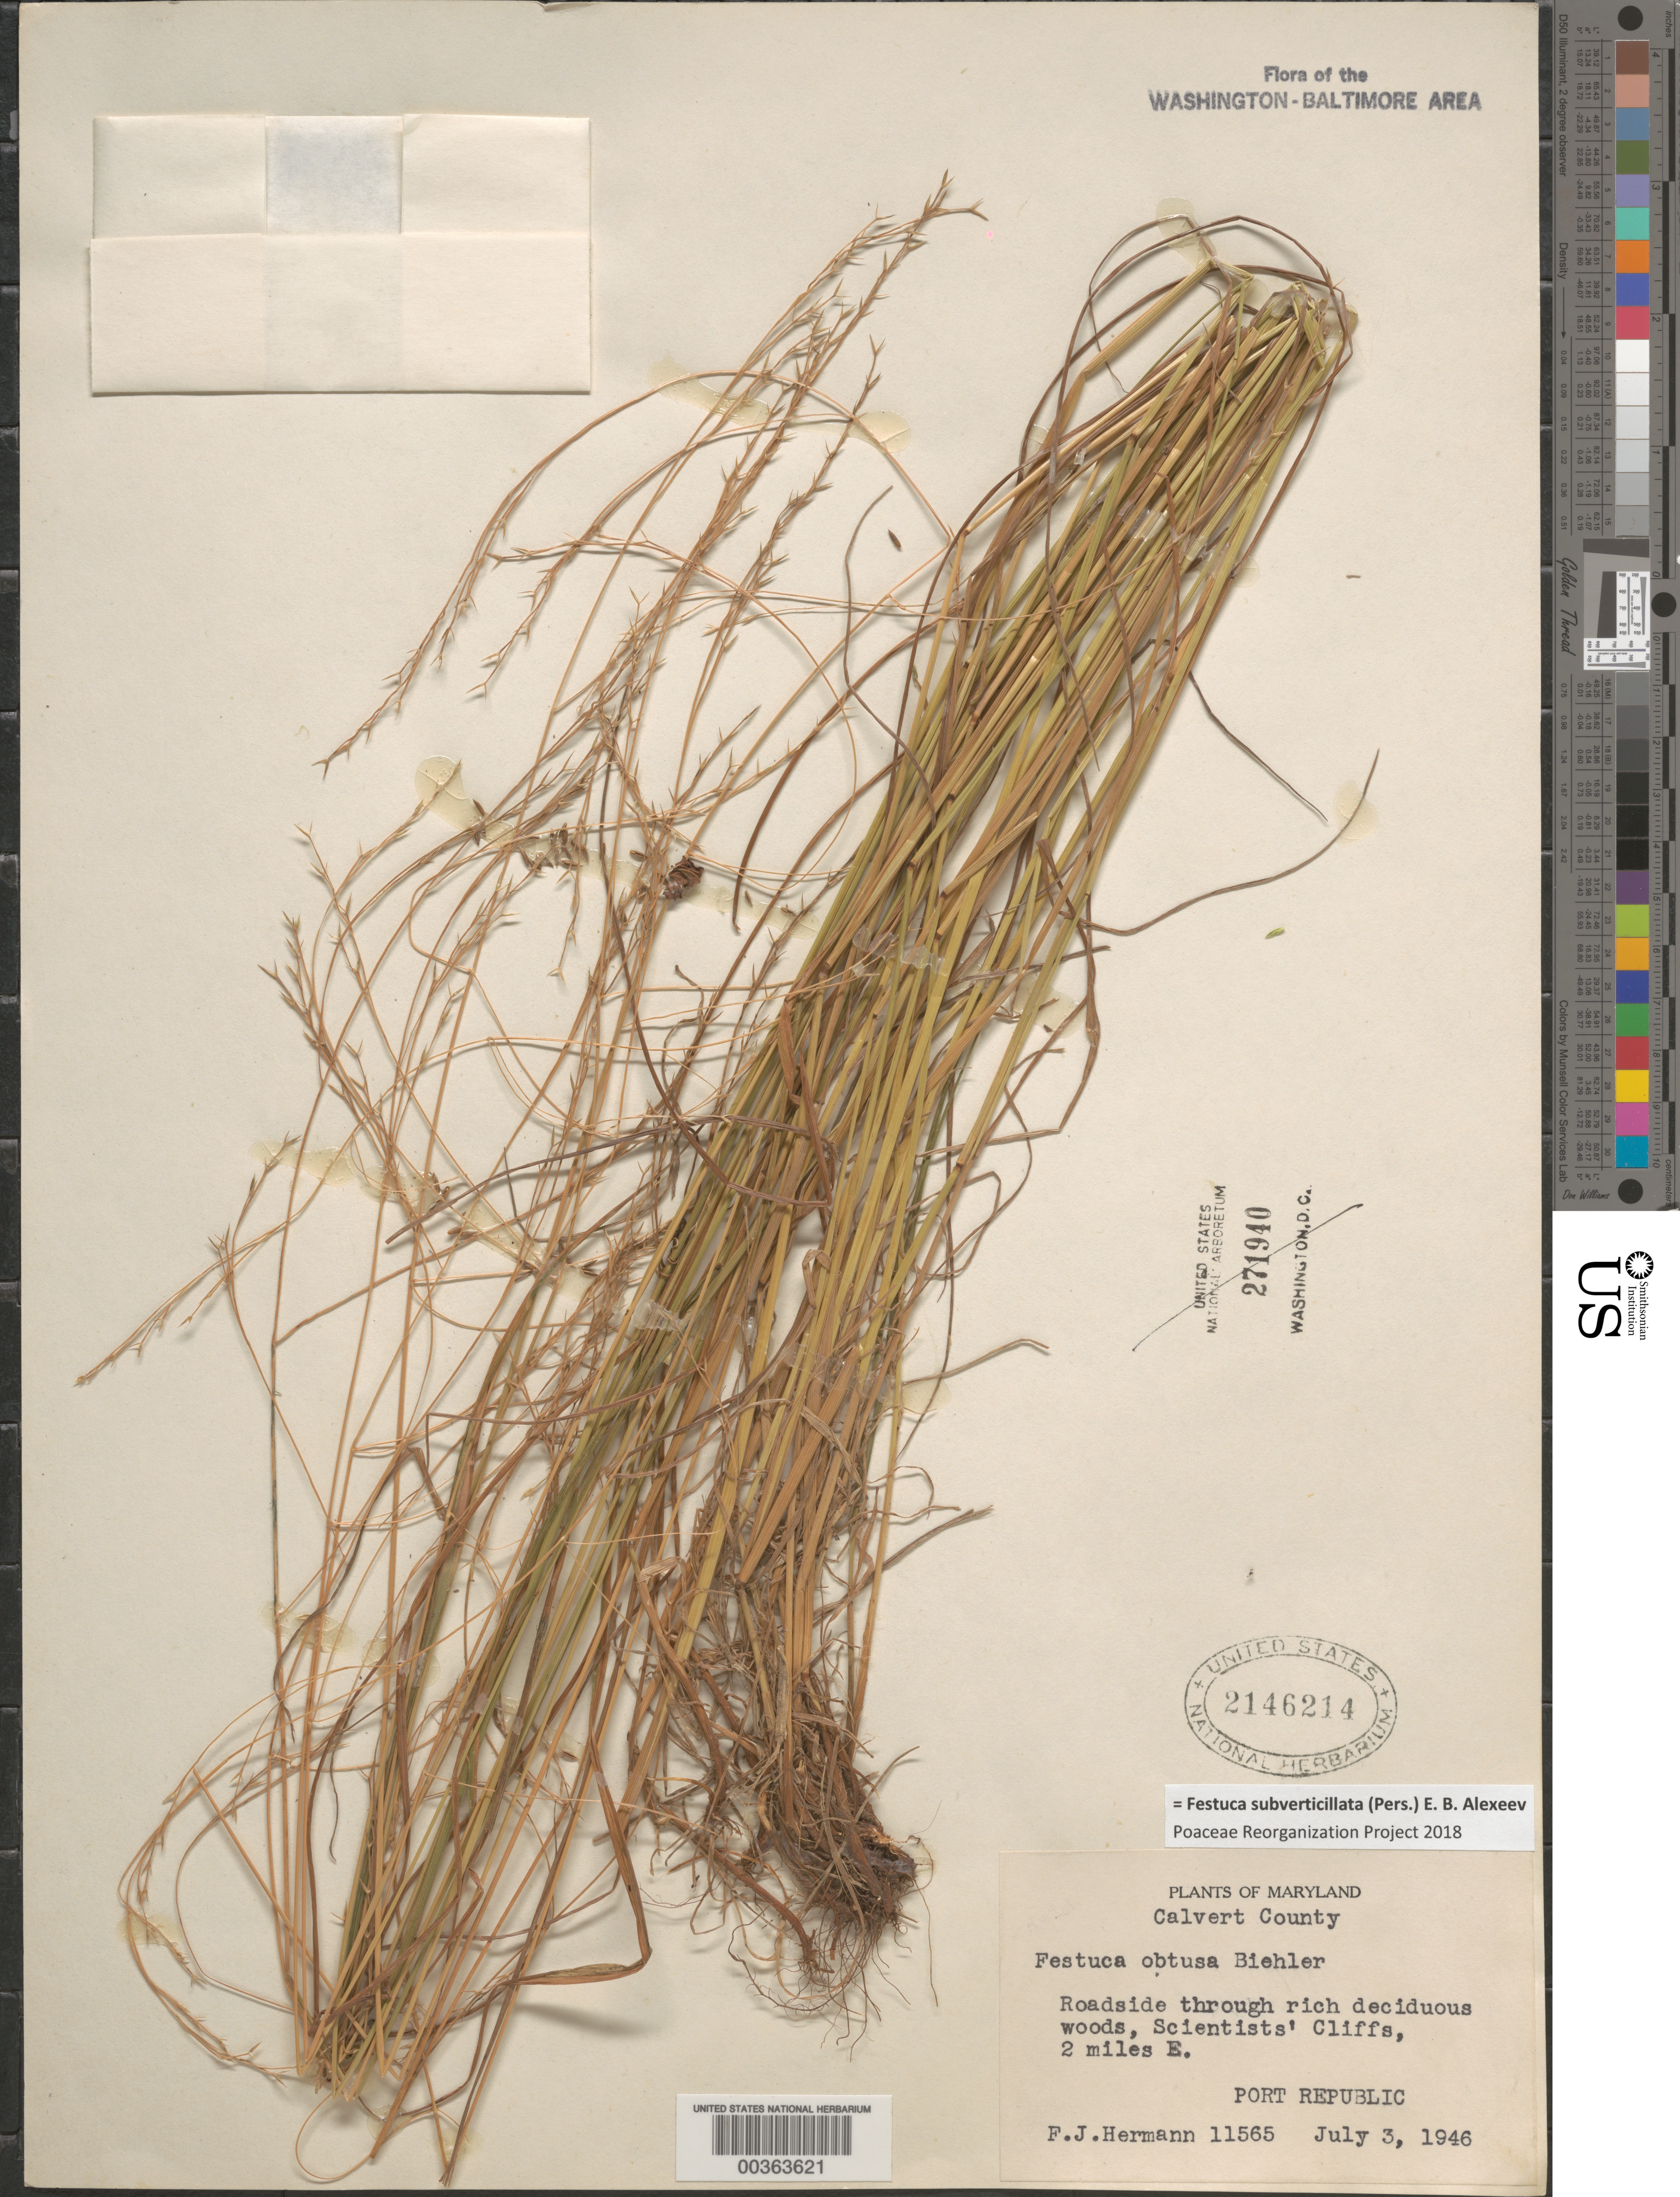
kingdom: Plantae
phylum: Tracheophyta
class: Liliopsida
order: Poales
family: Poaceae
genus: Festuca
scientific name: Festuca subverticillata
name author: (Pers.) E.B. Alexeev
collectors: F. J. Hermann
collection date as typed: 03 Jul 1946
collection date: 1946-07-03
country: United States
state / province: Maryland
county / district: Calvert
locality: Scientists's Cliffs, Port Republic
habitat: Roadside through rich deciduous woods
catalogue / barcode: US 2143214